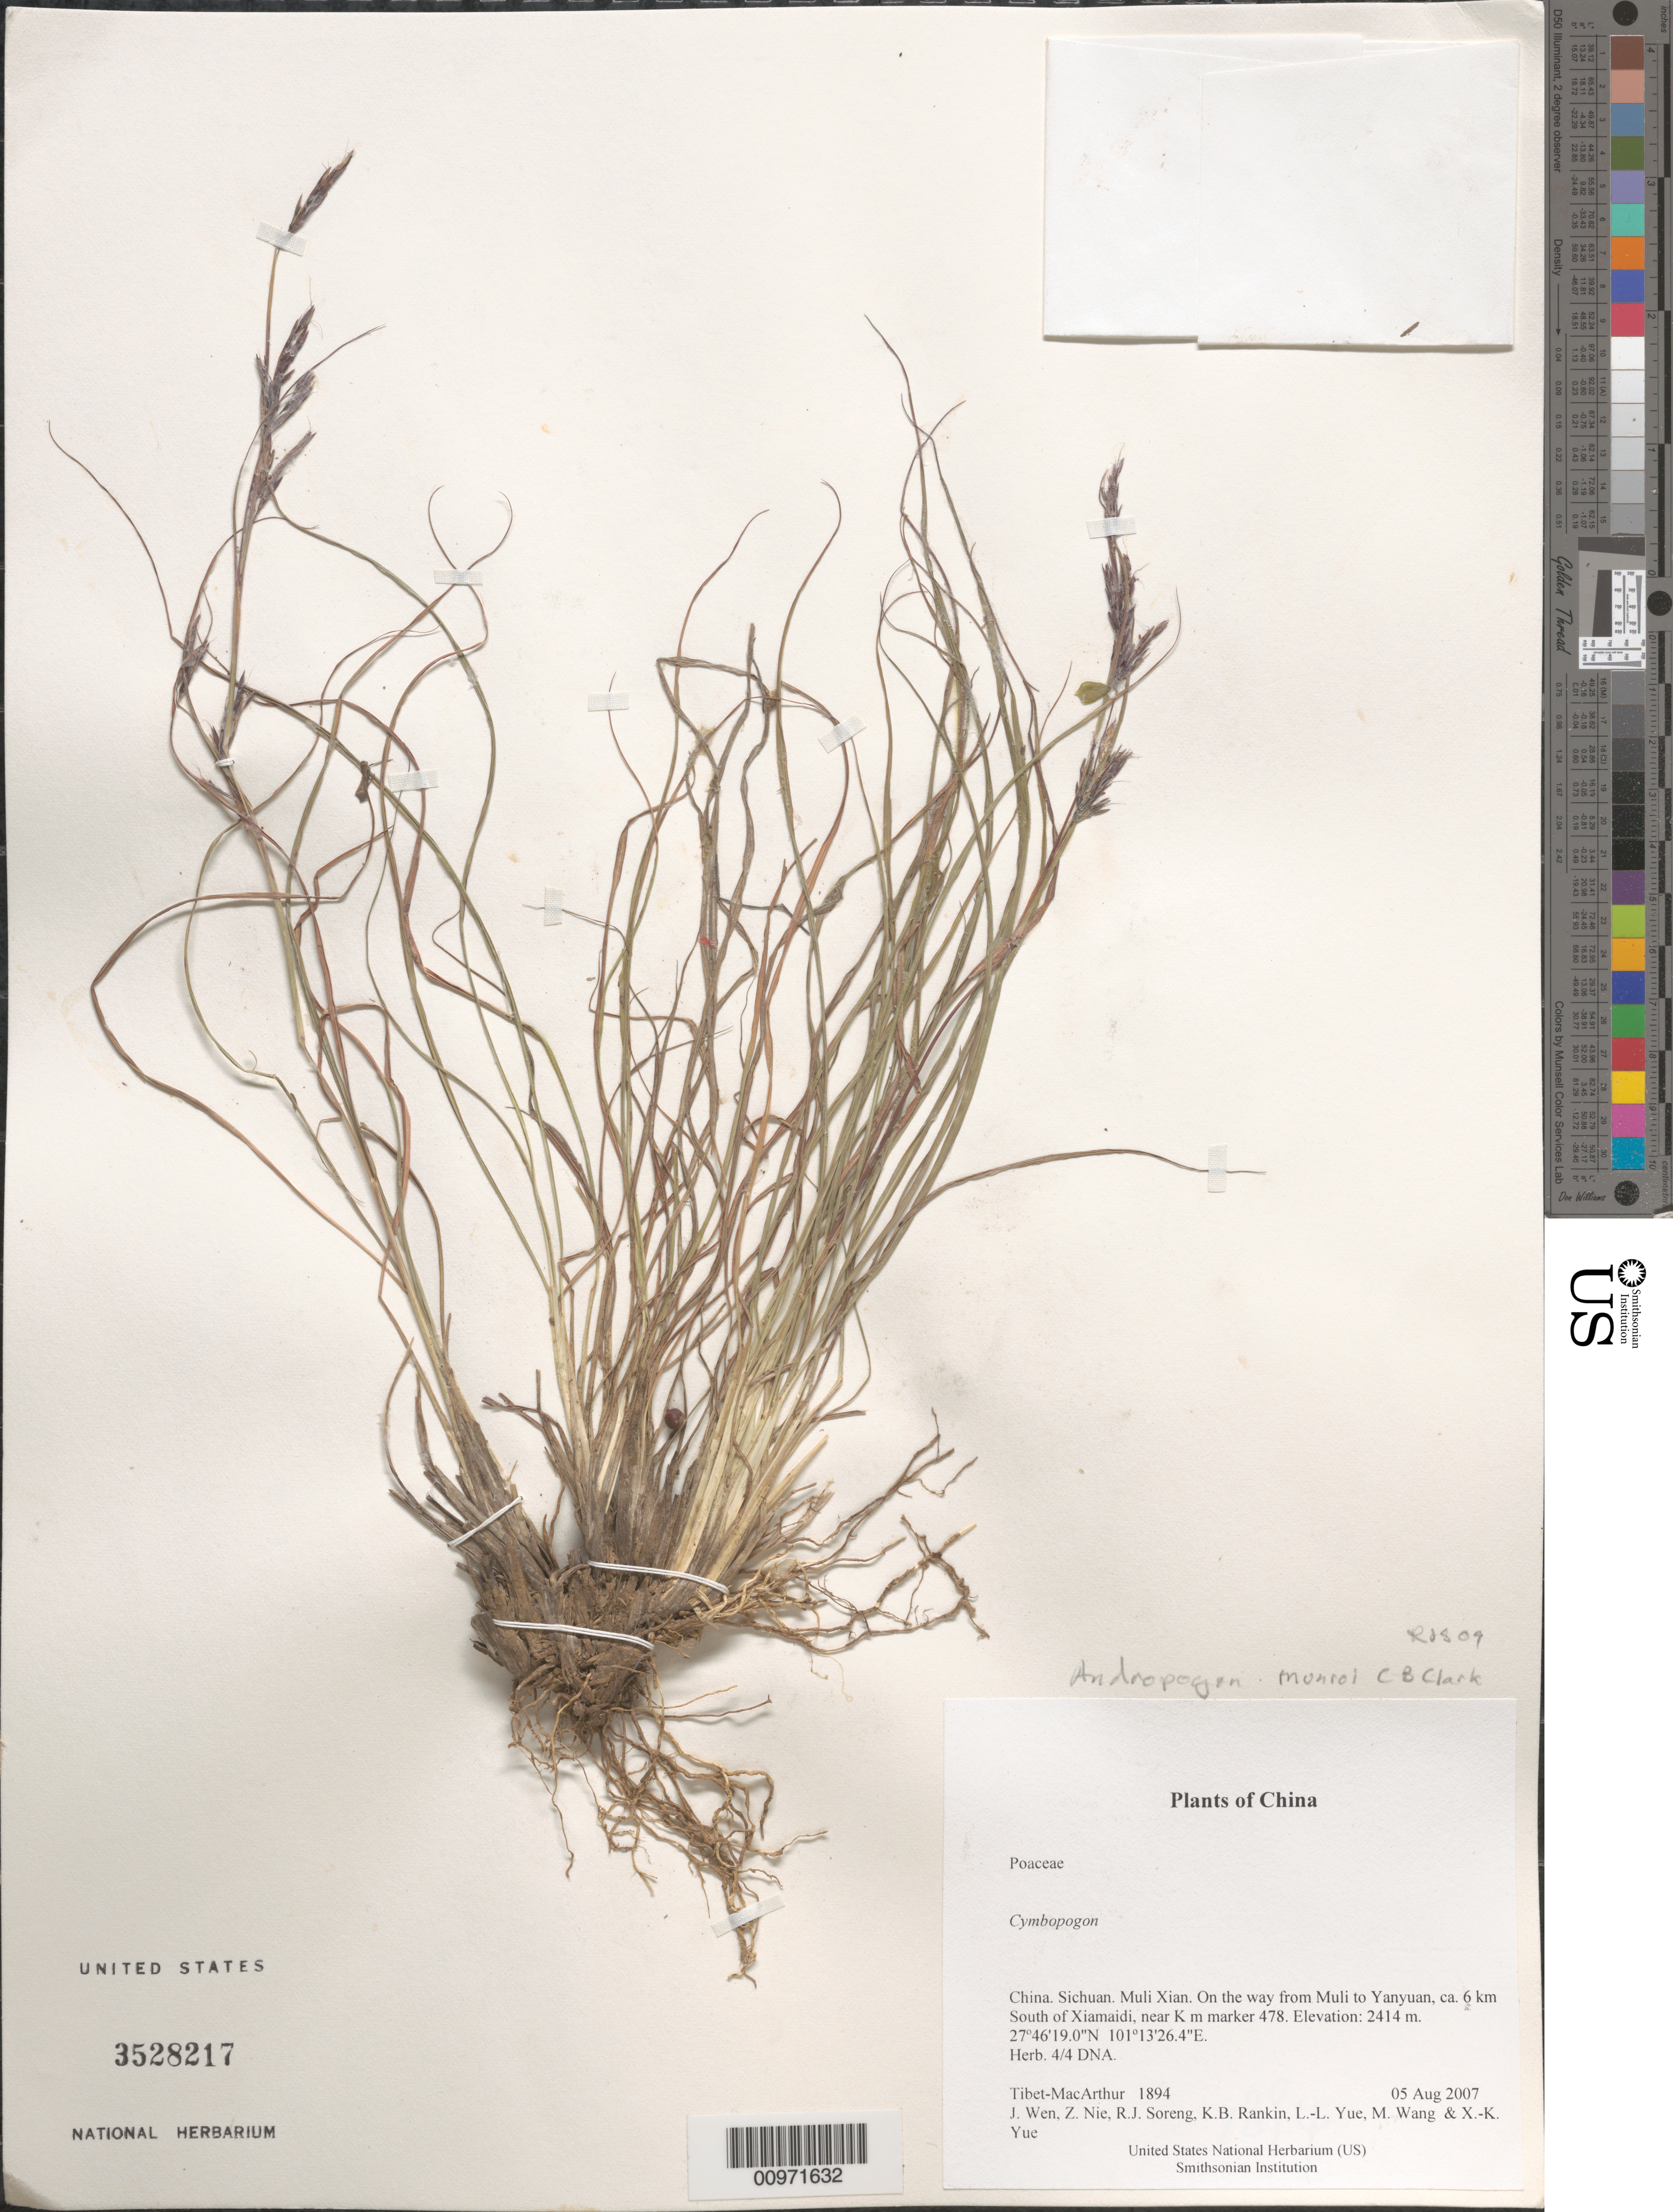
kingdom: Plantae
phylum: Tracheophyta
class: Liliopsida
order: Poales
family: Poaceae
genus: Andropogon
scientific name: Andropogon munroi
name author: C.B. Clarke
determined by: Soreng, Robert J., Research Associate (BOT), Smithsonian Institution - National Museum of Natural History (UNITED STATES)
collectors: Tibet-MacArthur, J. Wen, Z. Nie, R. J. Soreng, K. Rankin, L. Yue, M. Wang & X. Yue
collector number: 1894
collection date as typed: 05 Aug 2007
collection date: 2007-08-05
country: China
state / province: Sichuan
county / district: Muli Xian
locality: On the way from Muli to Yanyuan, ca. 6 km South of Xiamaidi, near K m marker 478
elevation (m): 2414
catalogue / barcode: US 3528217